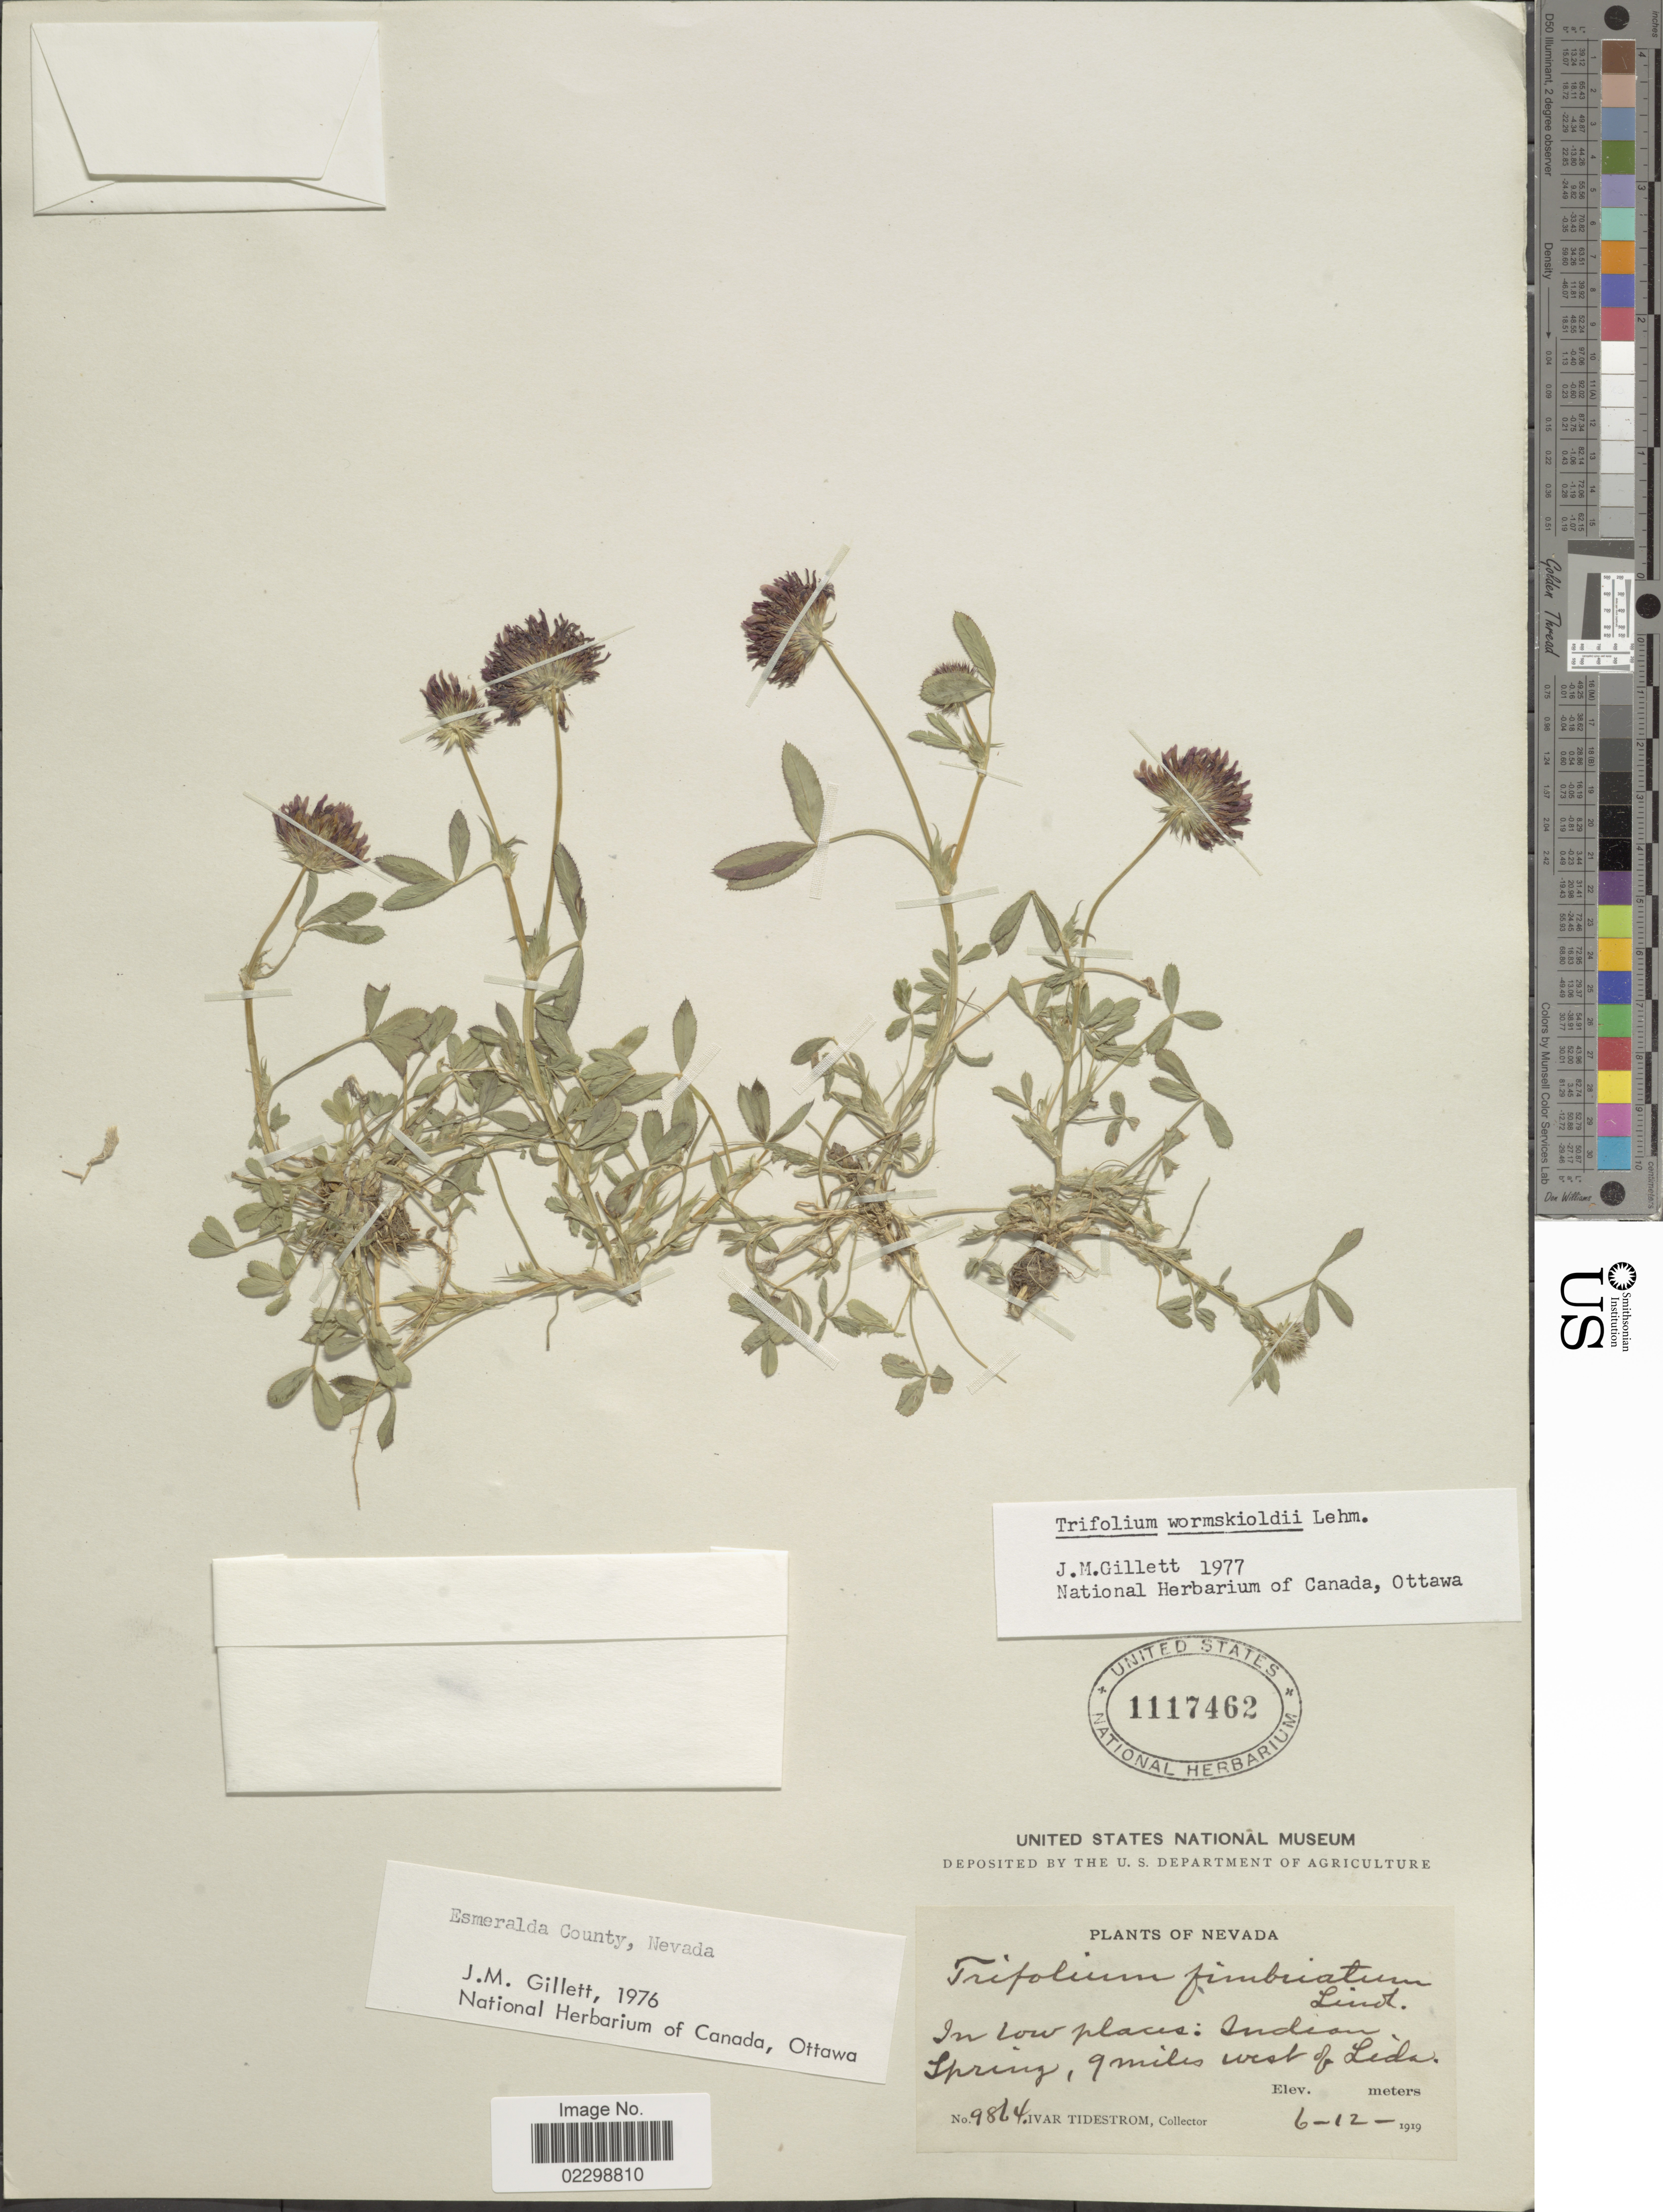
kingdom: Plantae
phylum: Tracheophyta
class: Magnoliopsida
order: Fabales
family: Fabaceae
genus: Trifolium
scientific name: Trifolium wormskioldii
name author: Lehm.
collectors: I. F. Tidestrom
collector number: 9864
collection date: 1919-06-12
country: United States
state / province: Nevada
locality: In low places: Indian Spring, 9 miles west of Lida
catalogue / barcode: US 1117462